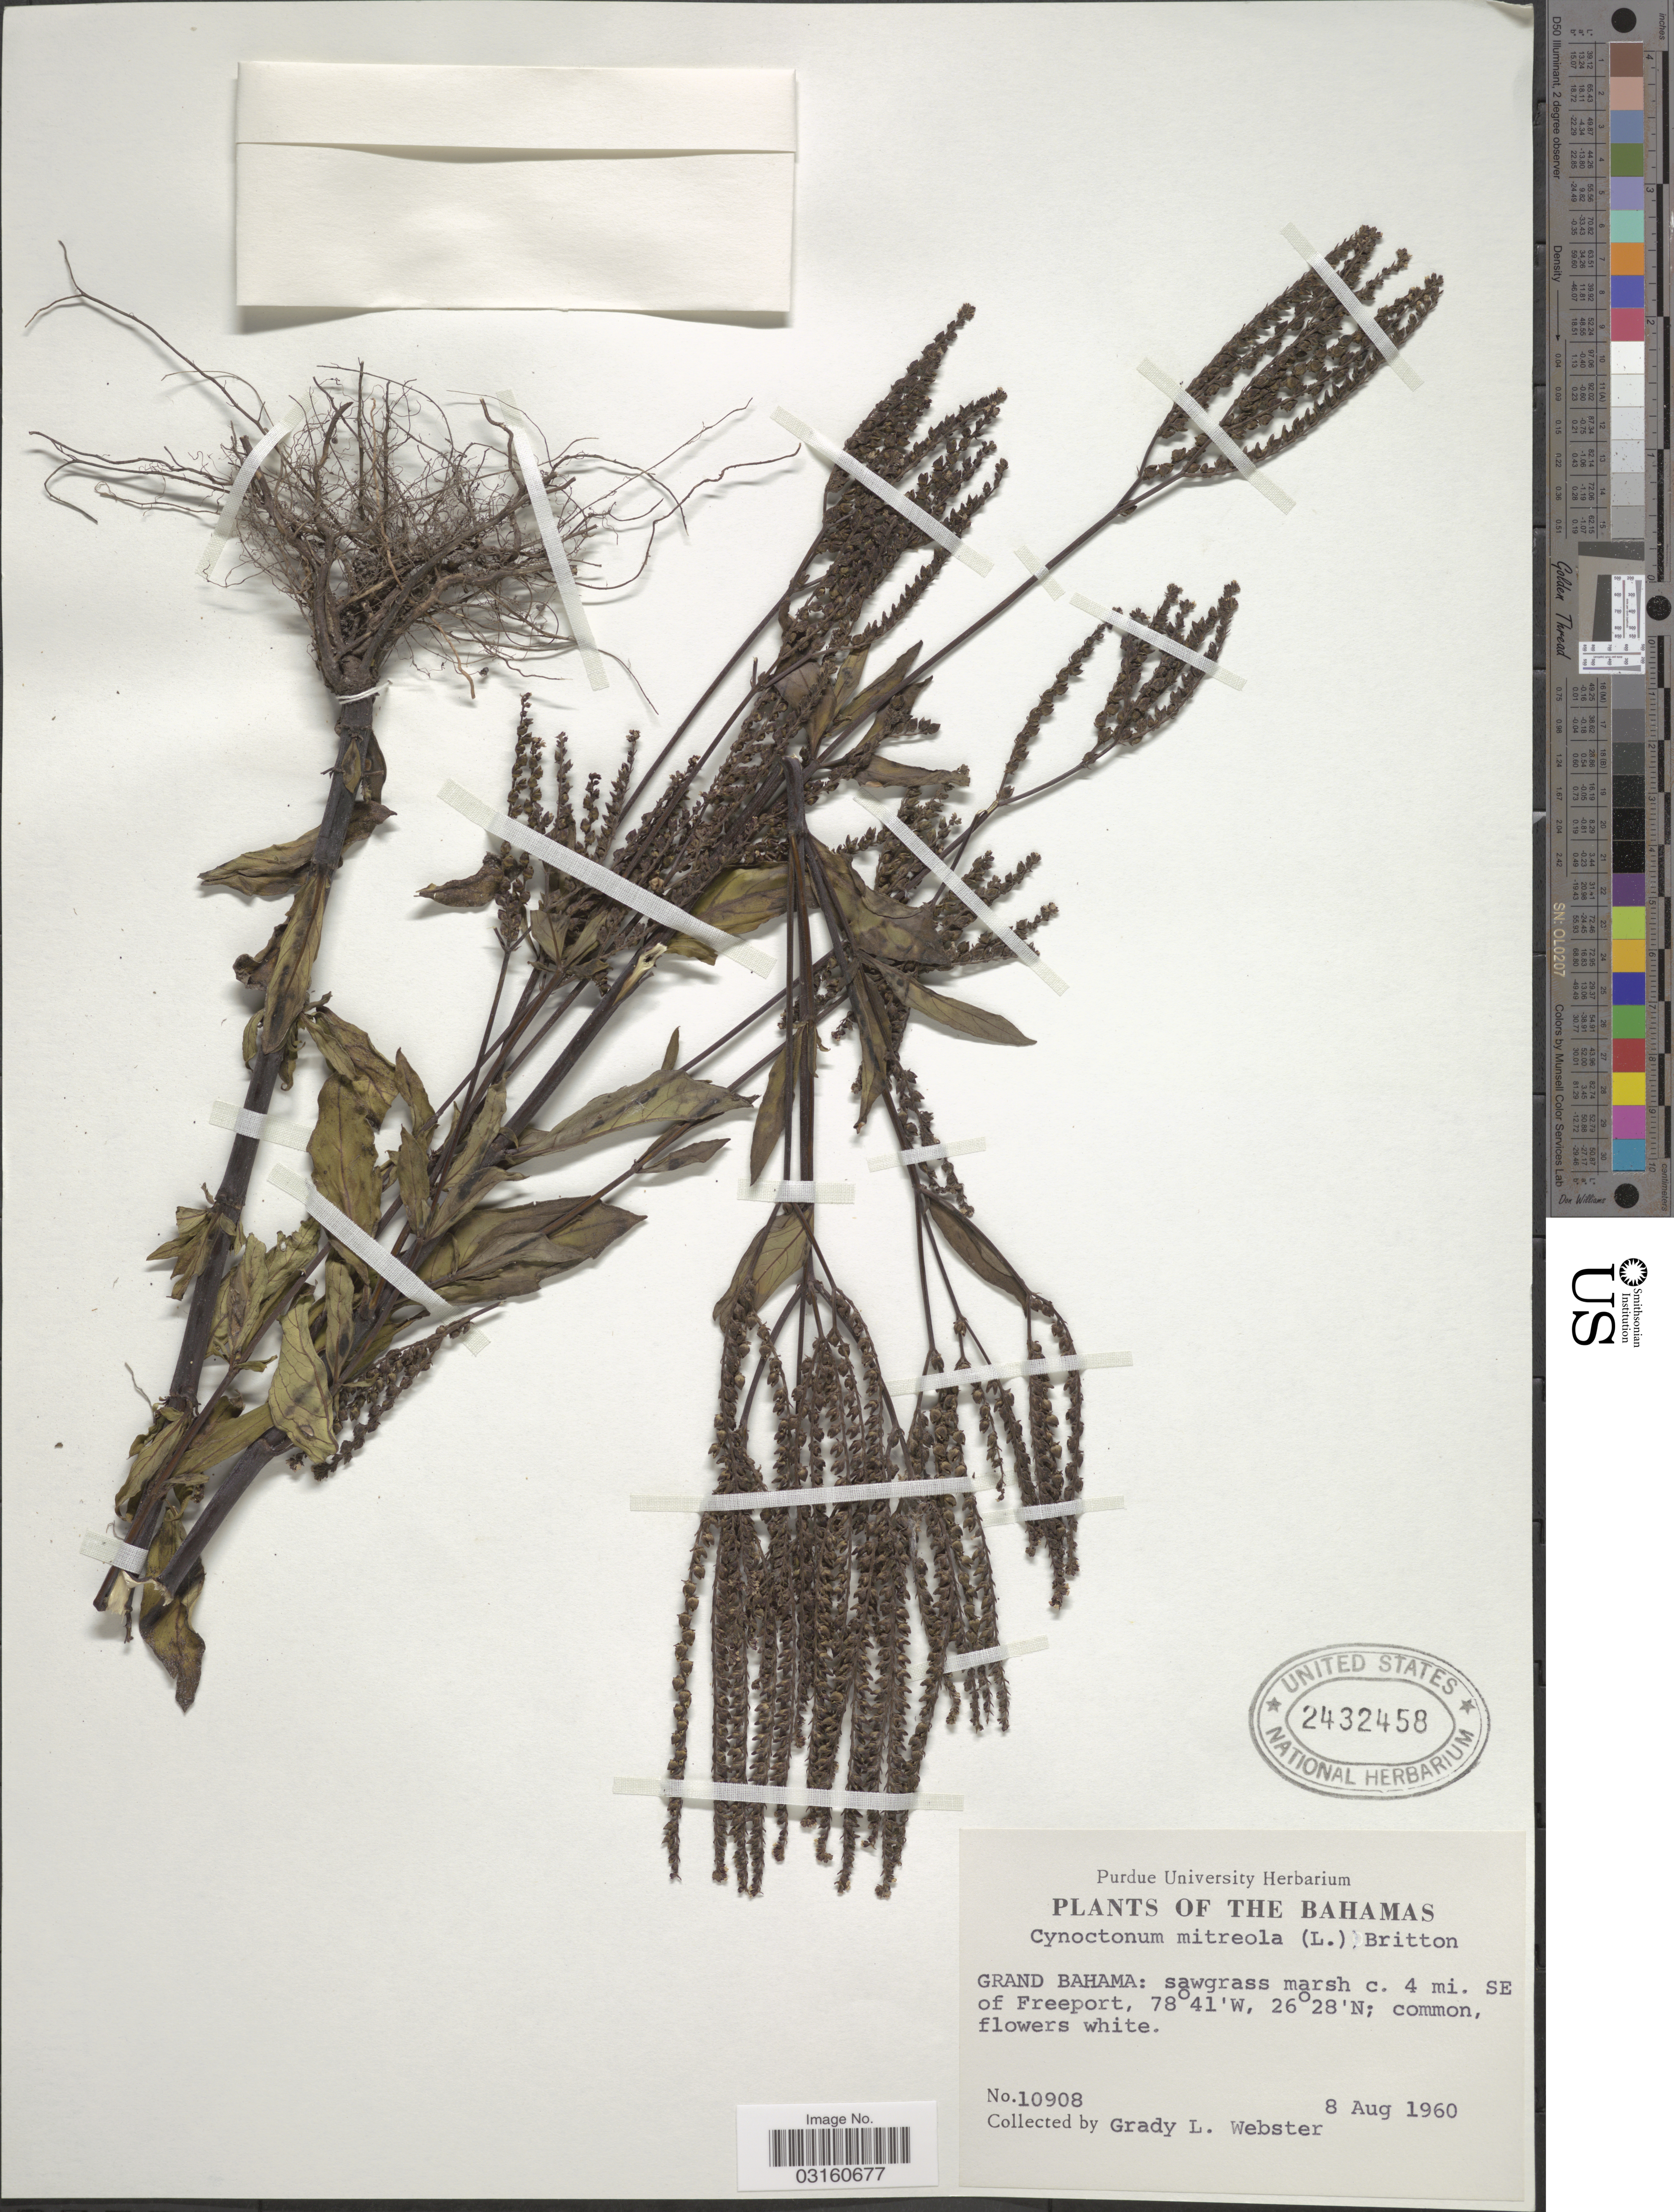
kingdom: Plantae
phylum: Tracheophyta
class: Magnoliopsida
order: Gentianales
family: Loganiaceae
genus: Mitreola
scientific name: Mitreola petiolata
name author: (J.F. Gmel.) Torr. & A. Gray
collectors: G. L. Webster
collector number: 10908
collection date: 1960-08-08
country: Bahamas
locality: Grand Bahama: sawgrass marsh c. 4 mi. SE of Freeport.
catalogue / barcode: US 2432458